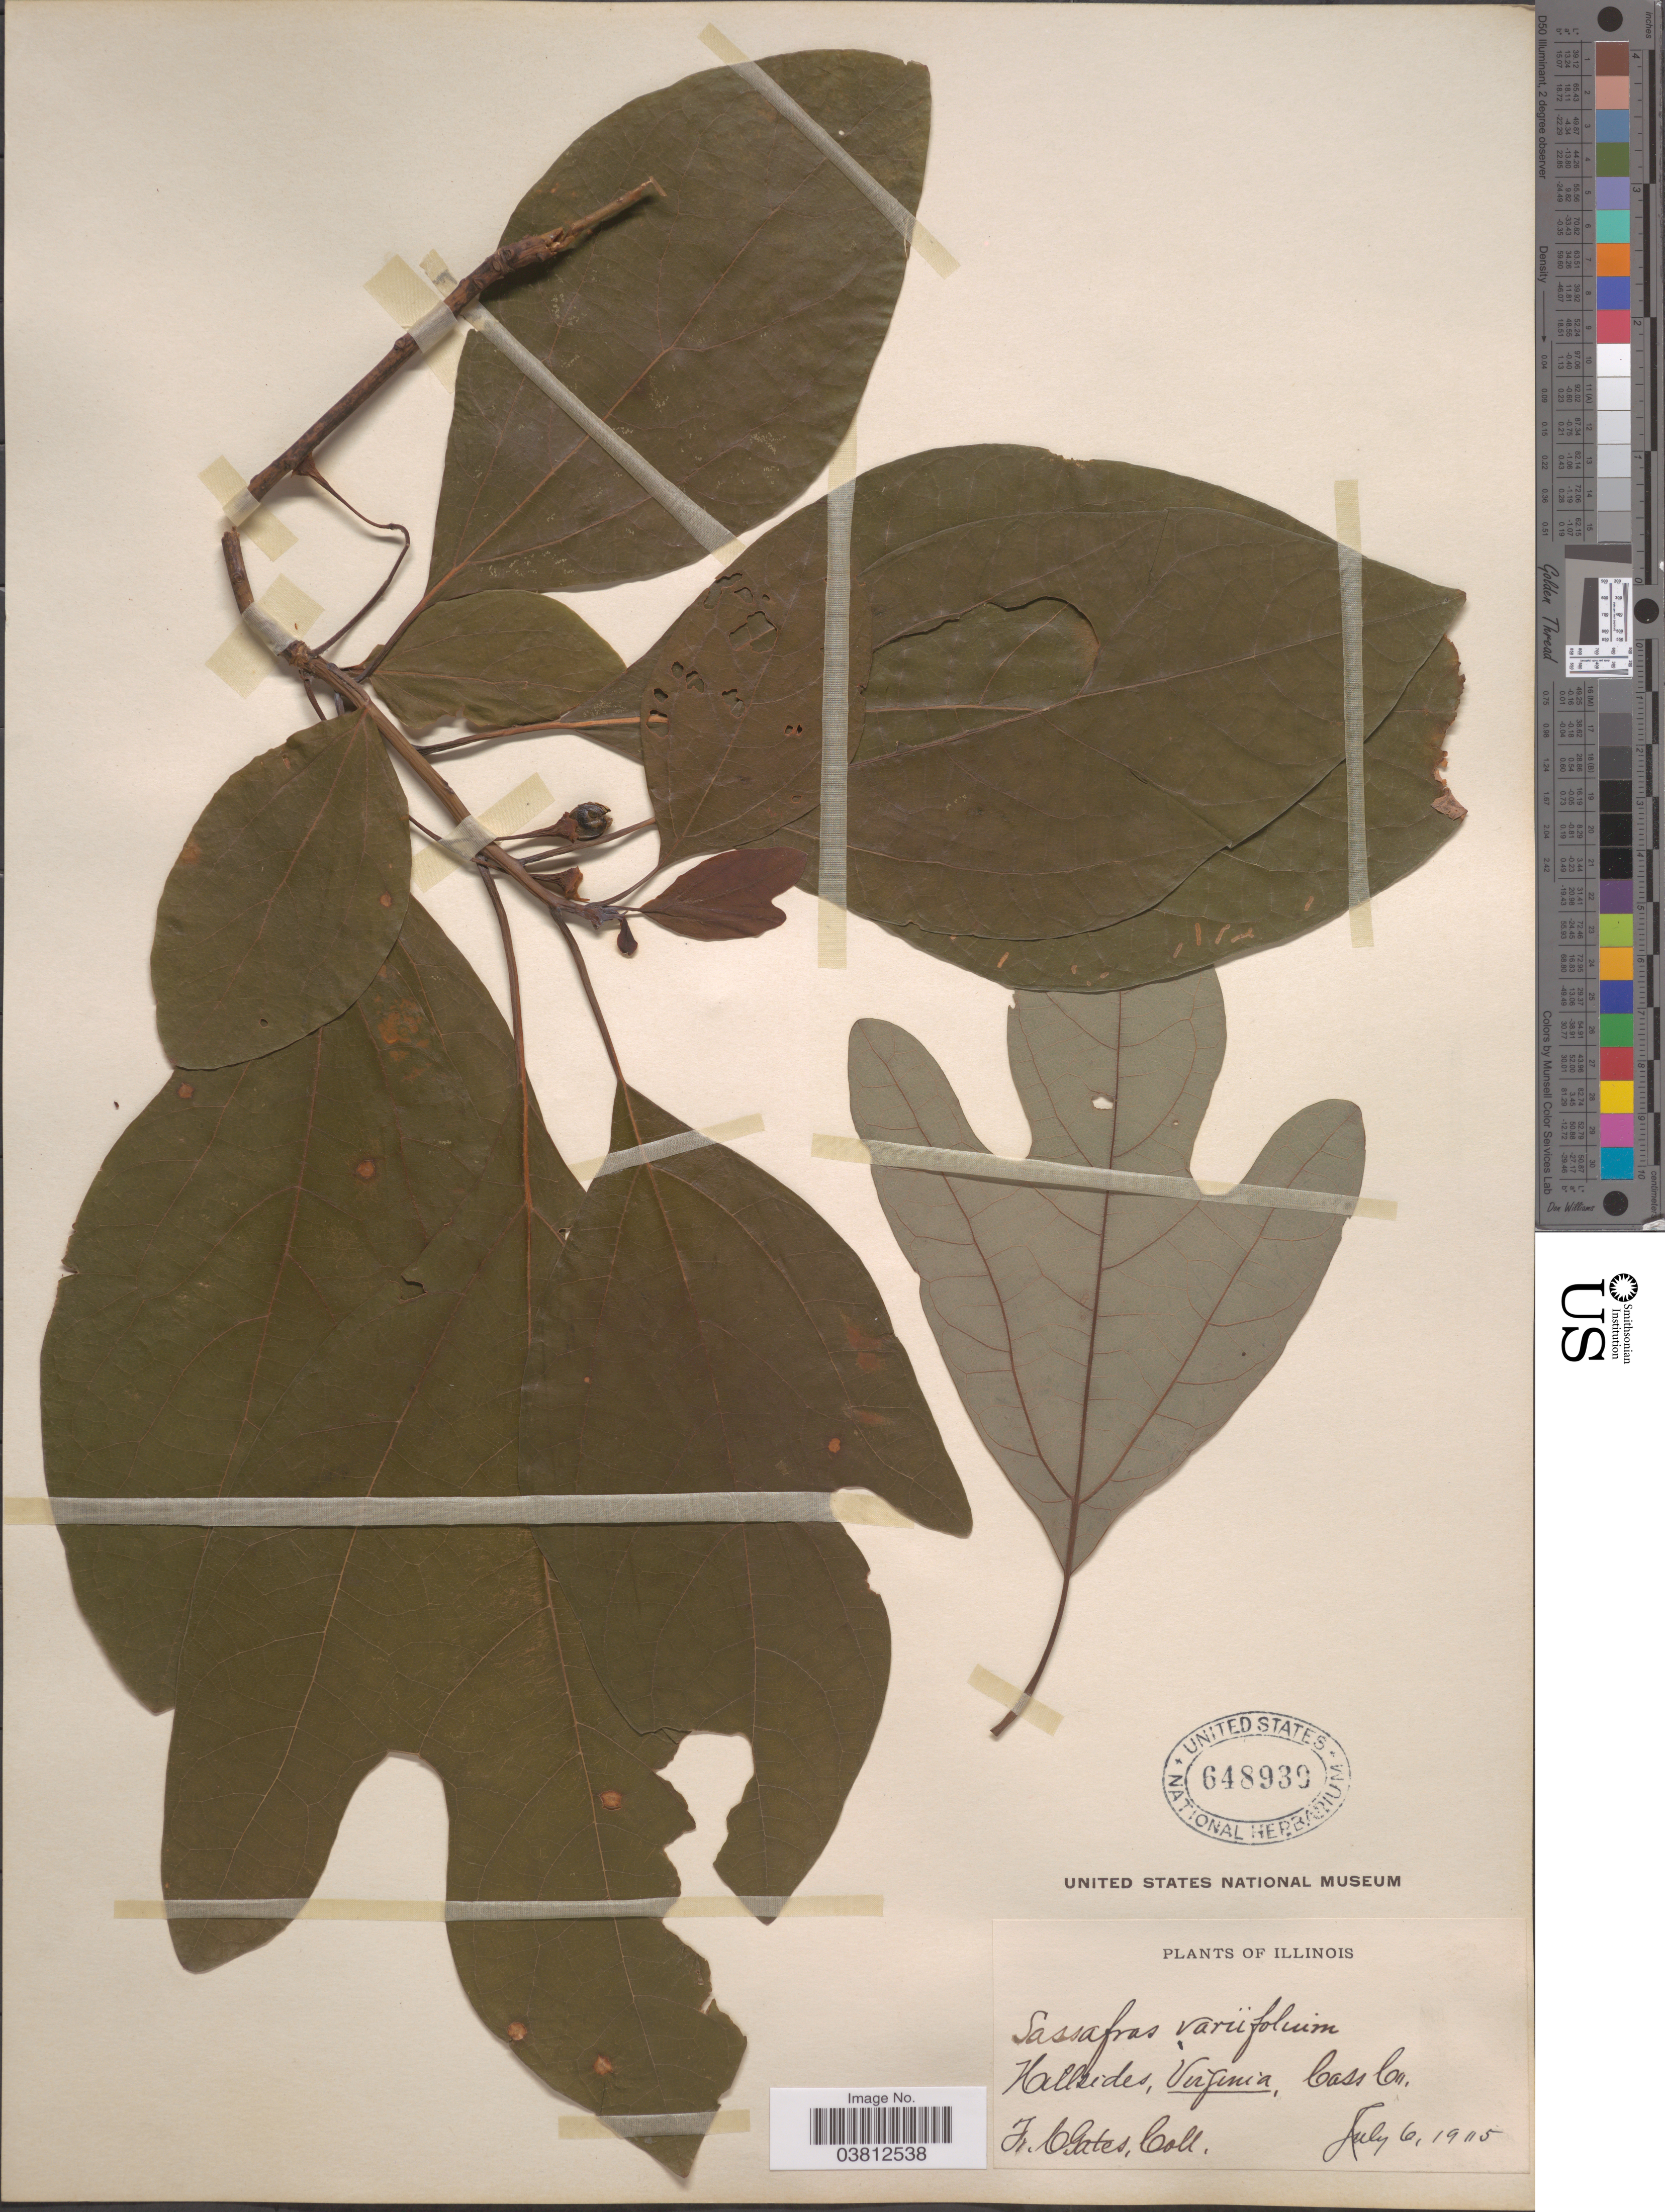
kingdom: Plantae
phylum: Tracheophyta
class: Magnoliopsida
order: Laurales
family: Lauraceae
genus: Sassafras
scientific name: Sassafras albidum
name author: (Nutt.) Nees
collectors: F. C. Gates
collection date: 1905-07-06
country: United States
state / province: Illinois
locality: Hillsides, Virginia, Cass Co.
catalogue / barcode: US 648939